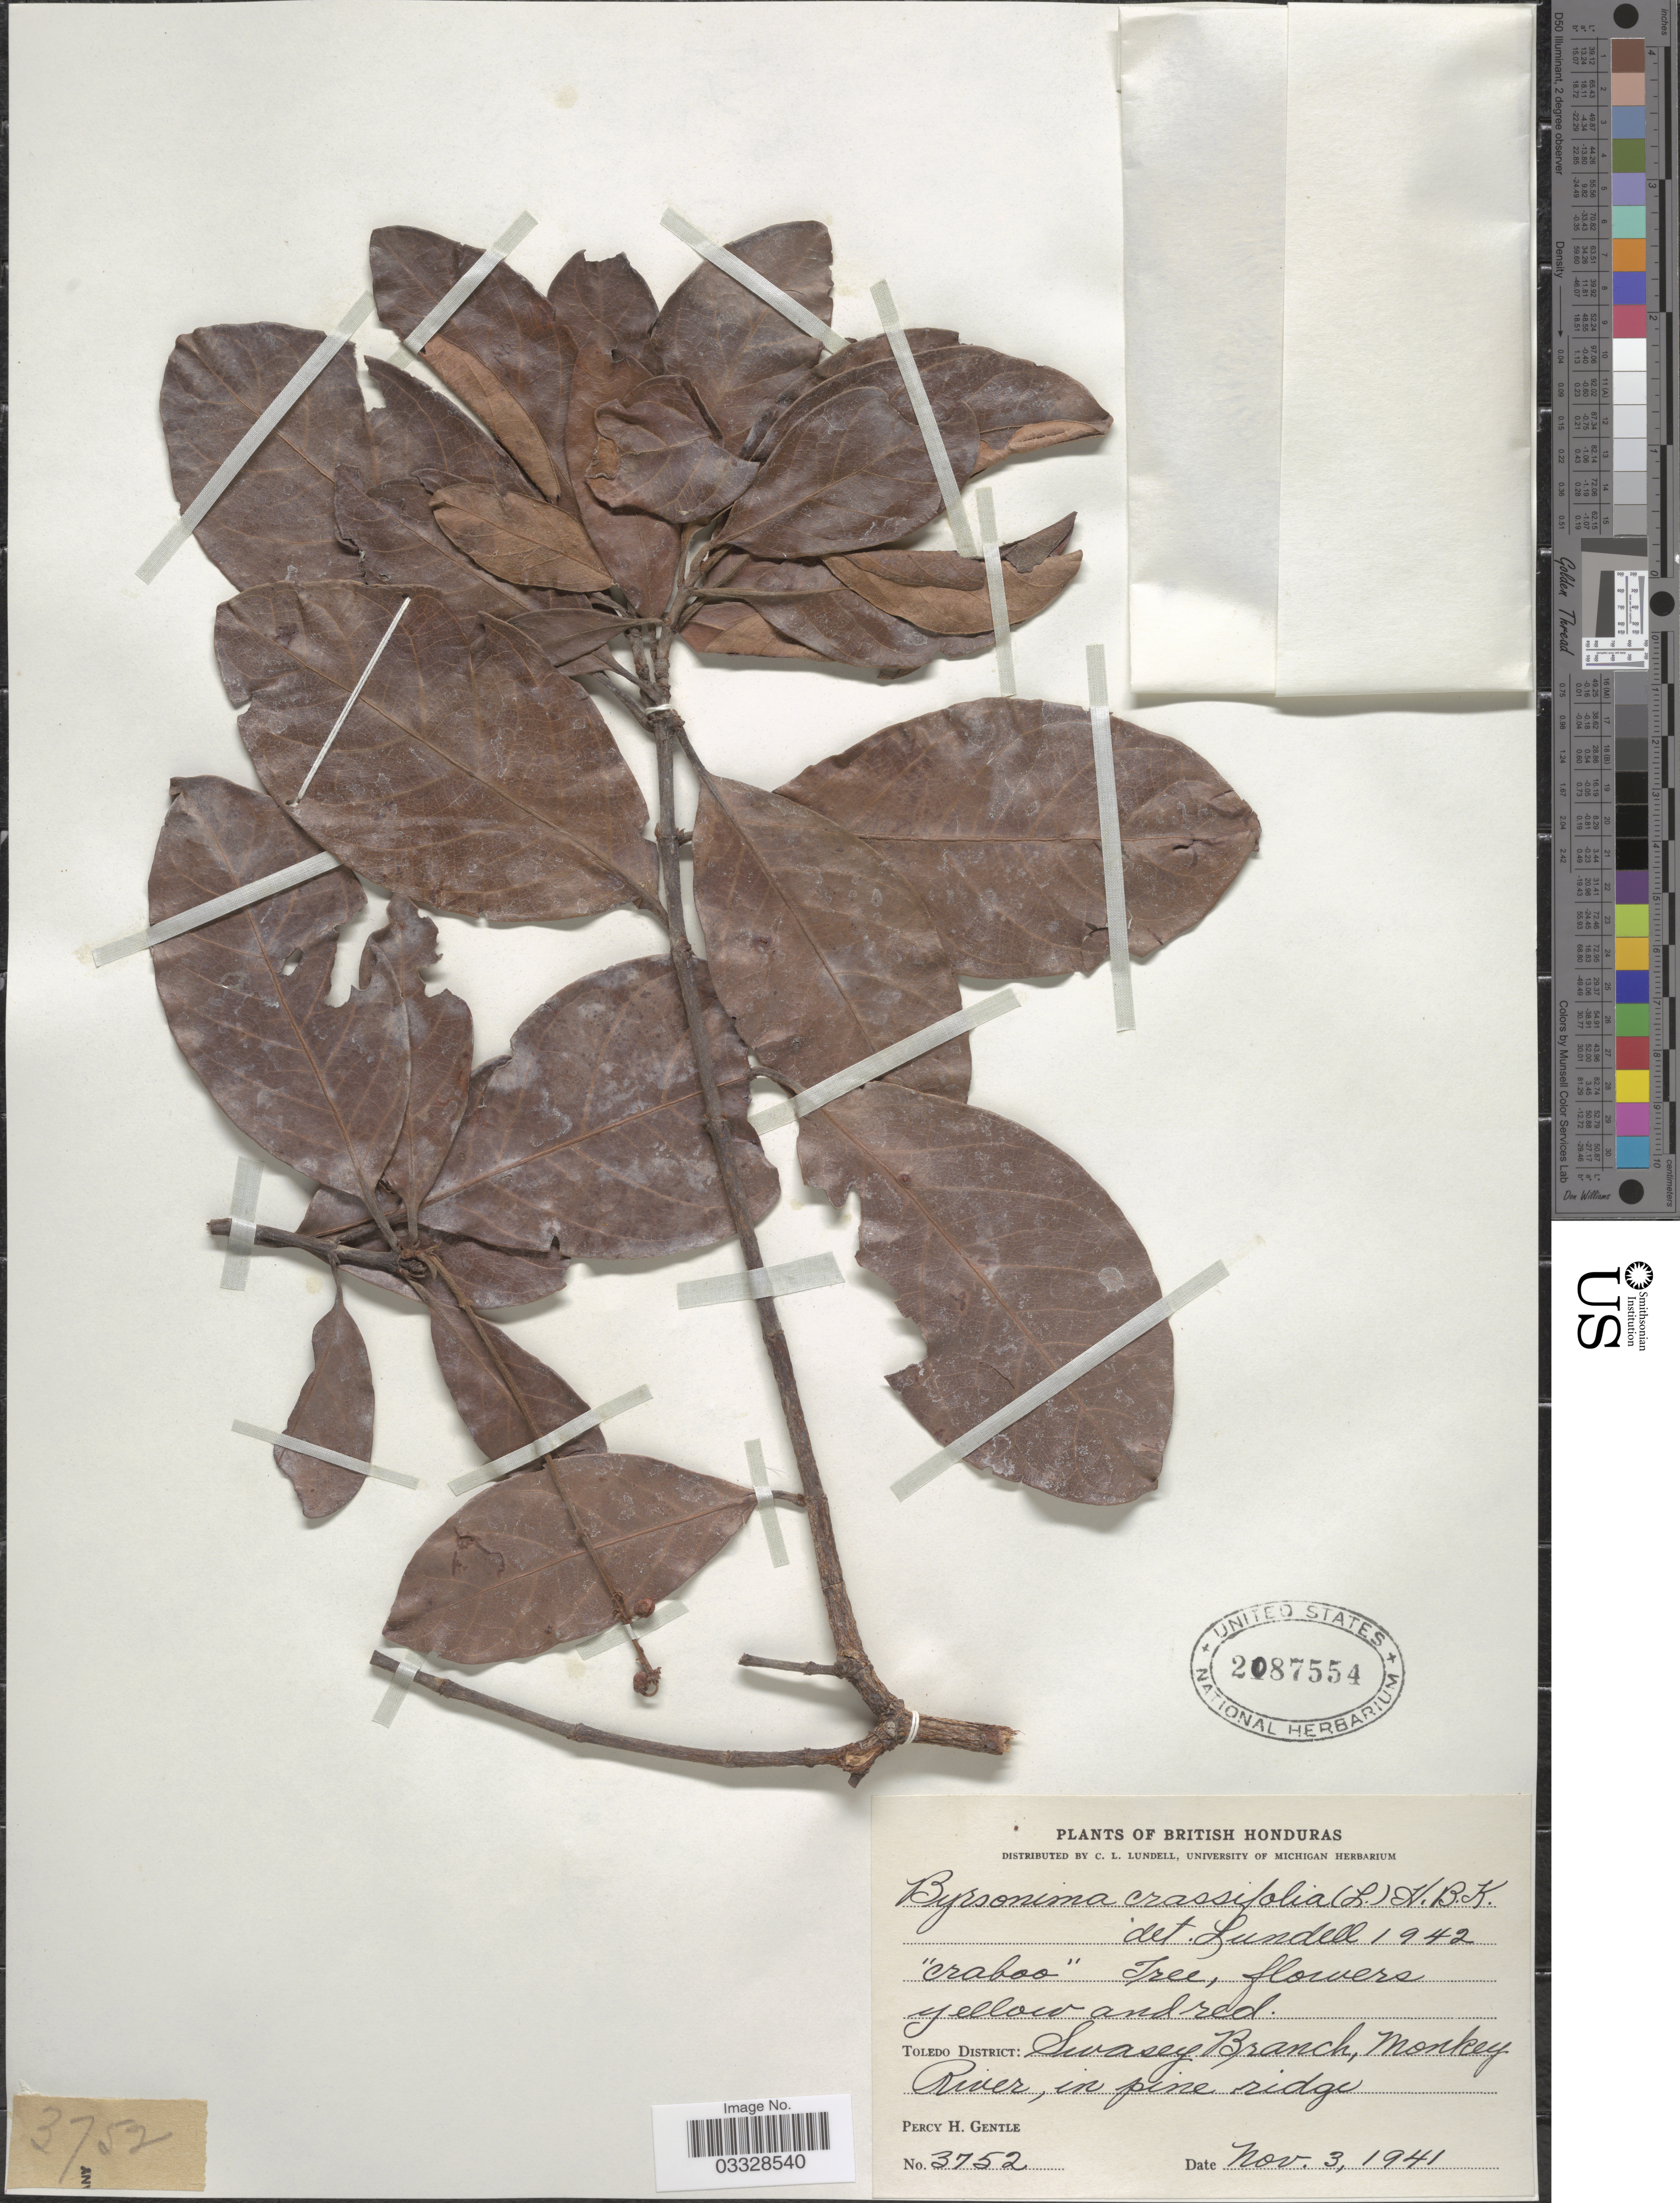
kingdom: Plantae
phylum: Tracheophyta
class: Magnoliopsida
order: Malpighiales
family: Malpighiaceae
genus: Byrsonima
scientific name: Byrsonima crassifolia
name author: (L.) Kunth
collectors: P. H. Gentle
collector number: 3752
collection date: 1941-11-03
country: Belize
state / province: Toledo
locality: British Honduras. Toledo District: Swasey Branch, Monkey River.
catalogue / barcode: US 2087554